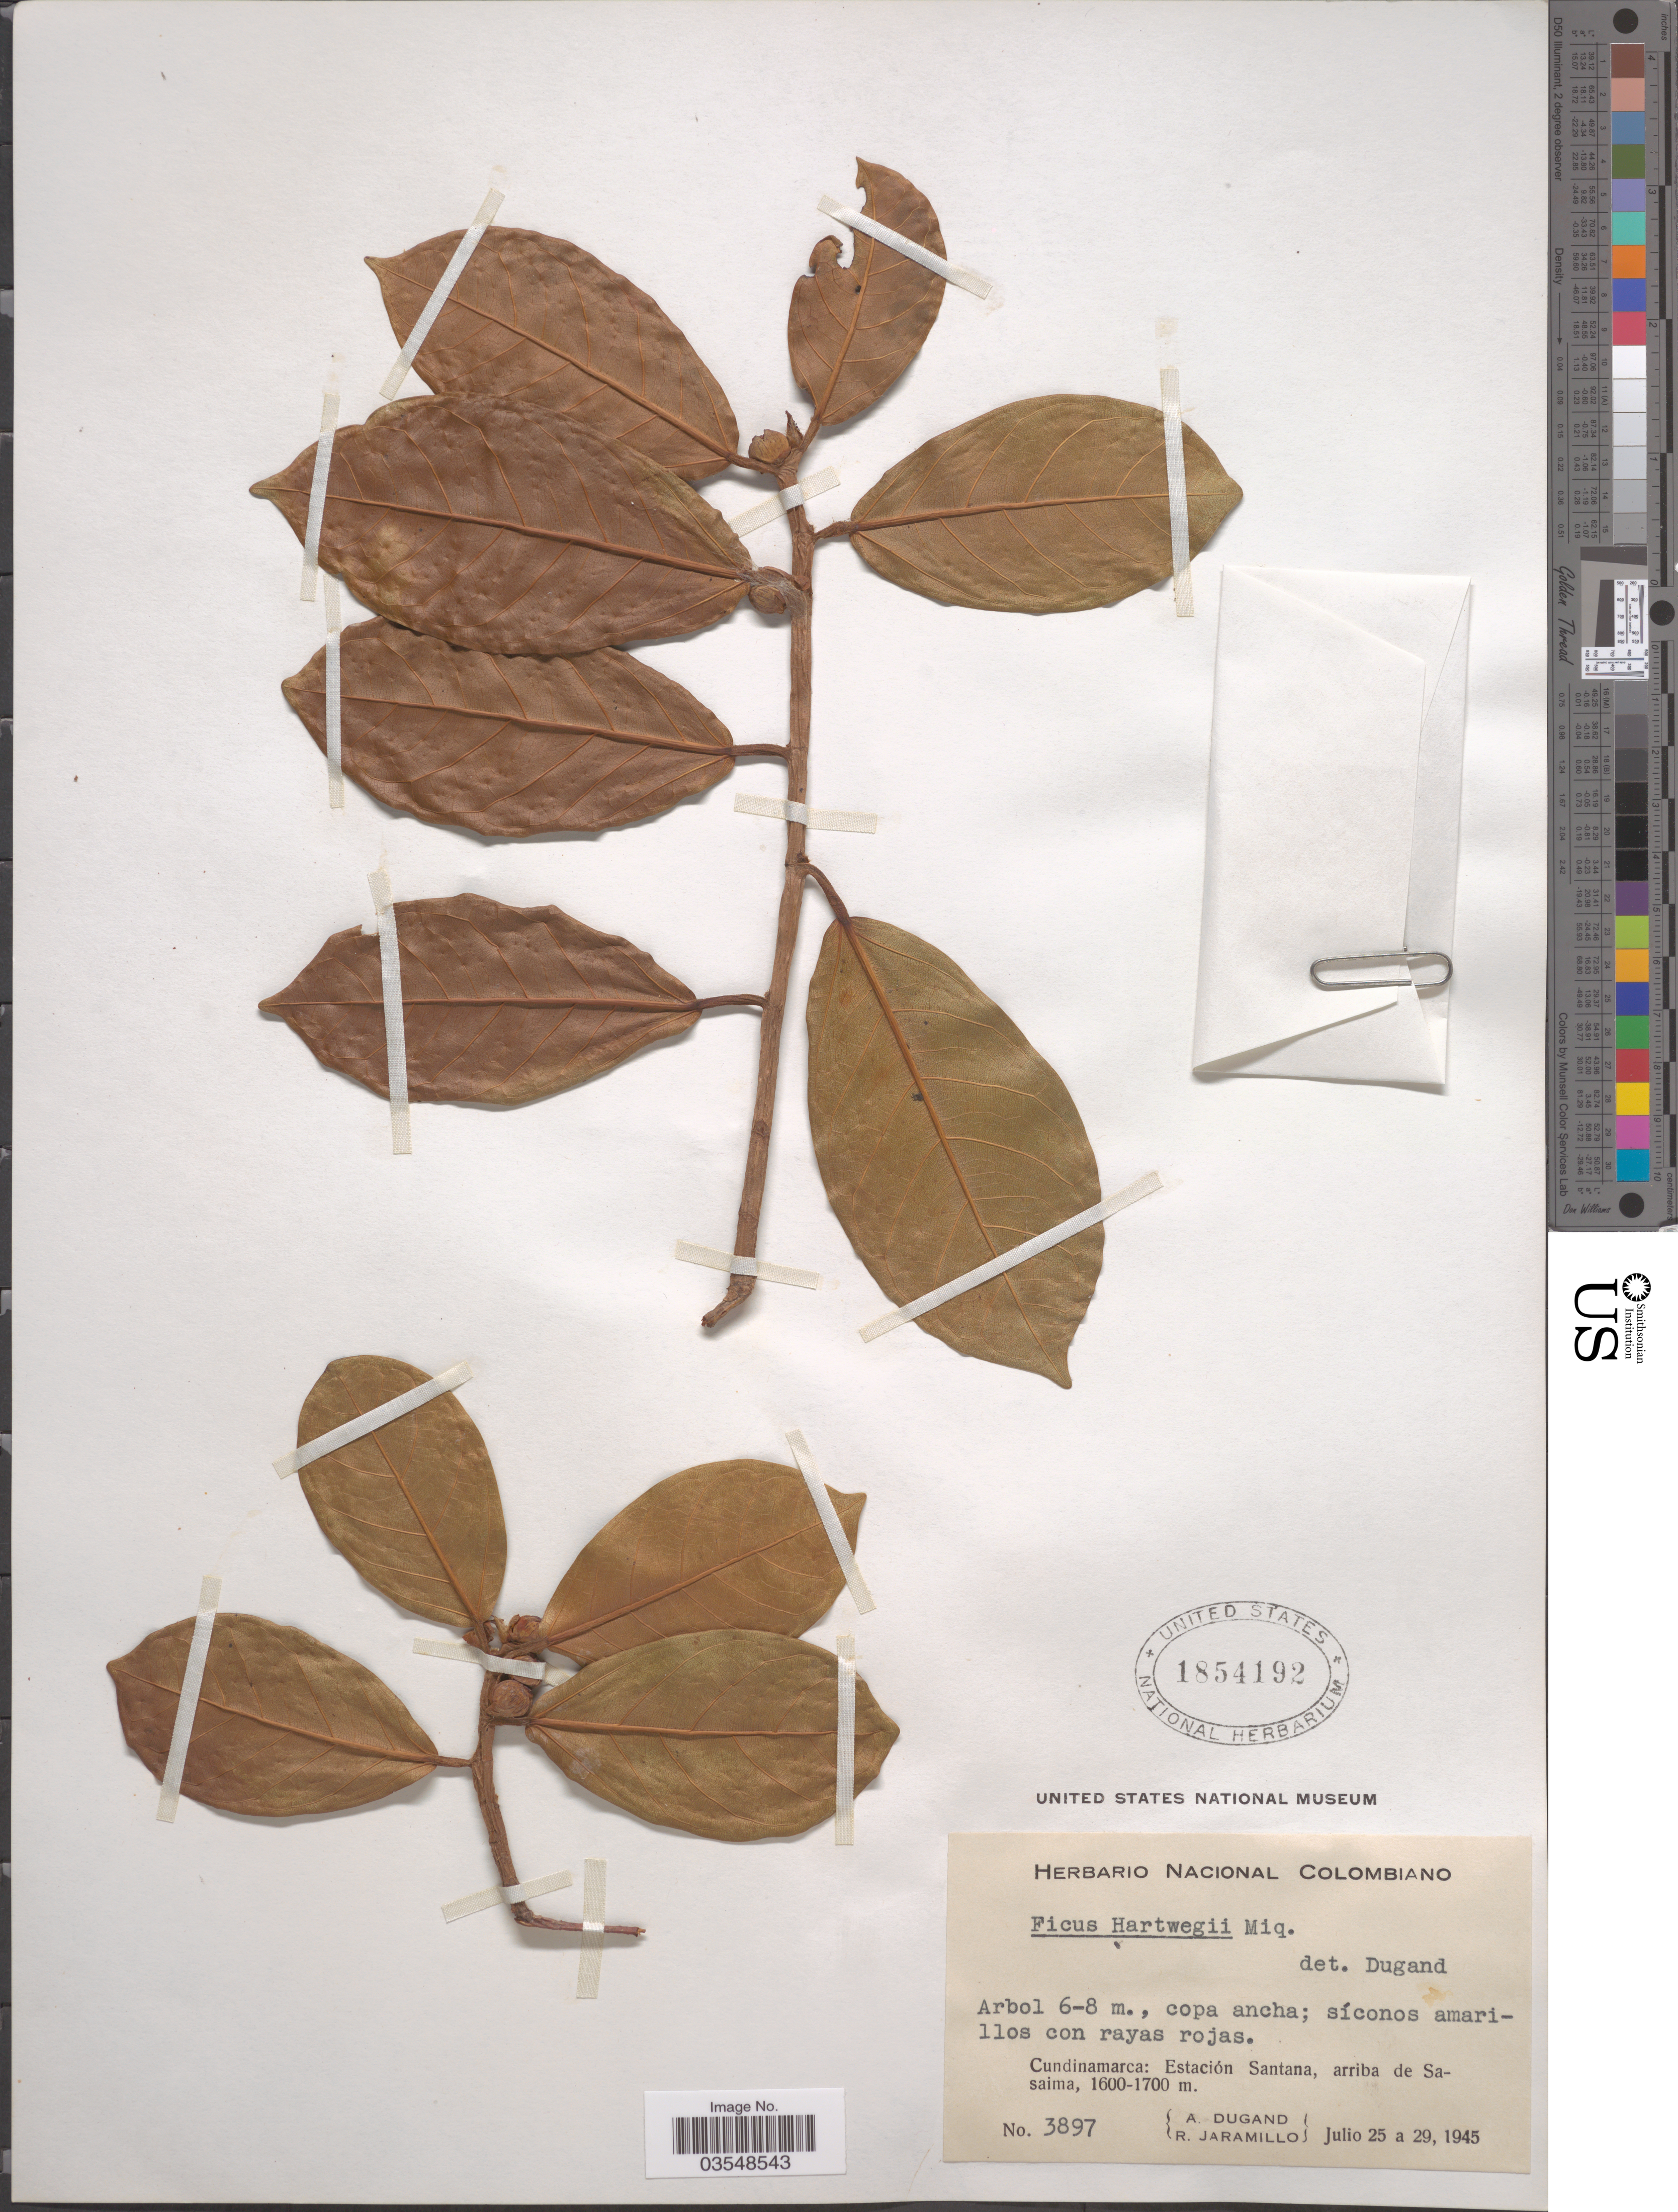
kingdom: Plantae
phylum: Tracheophyta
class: Magnoliopsida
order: Rosales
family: Moraceae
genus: Ficus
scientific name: Ficus hartwegii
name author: (Miq.) Miq.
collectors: A. Dugand & R. Jaramillo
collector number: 3897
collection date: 1945-07-25/1945-07-29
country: Colombia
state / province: Cundinamarca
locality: Estación Santana, arriba de Sasaima.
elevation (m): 1600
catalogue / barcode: US 1854192